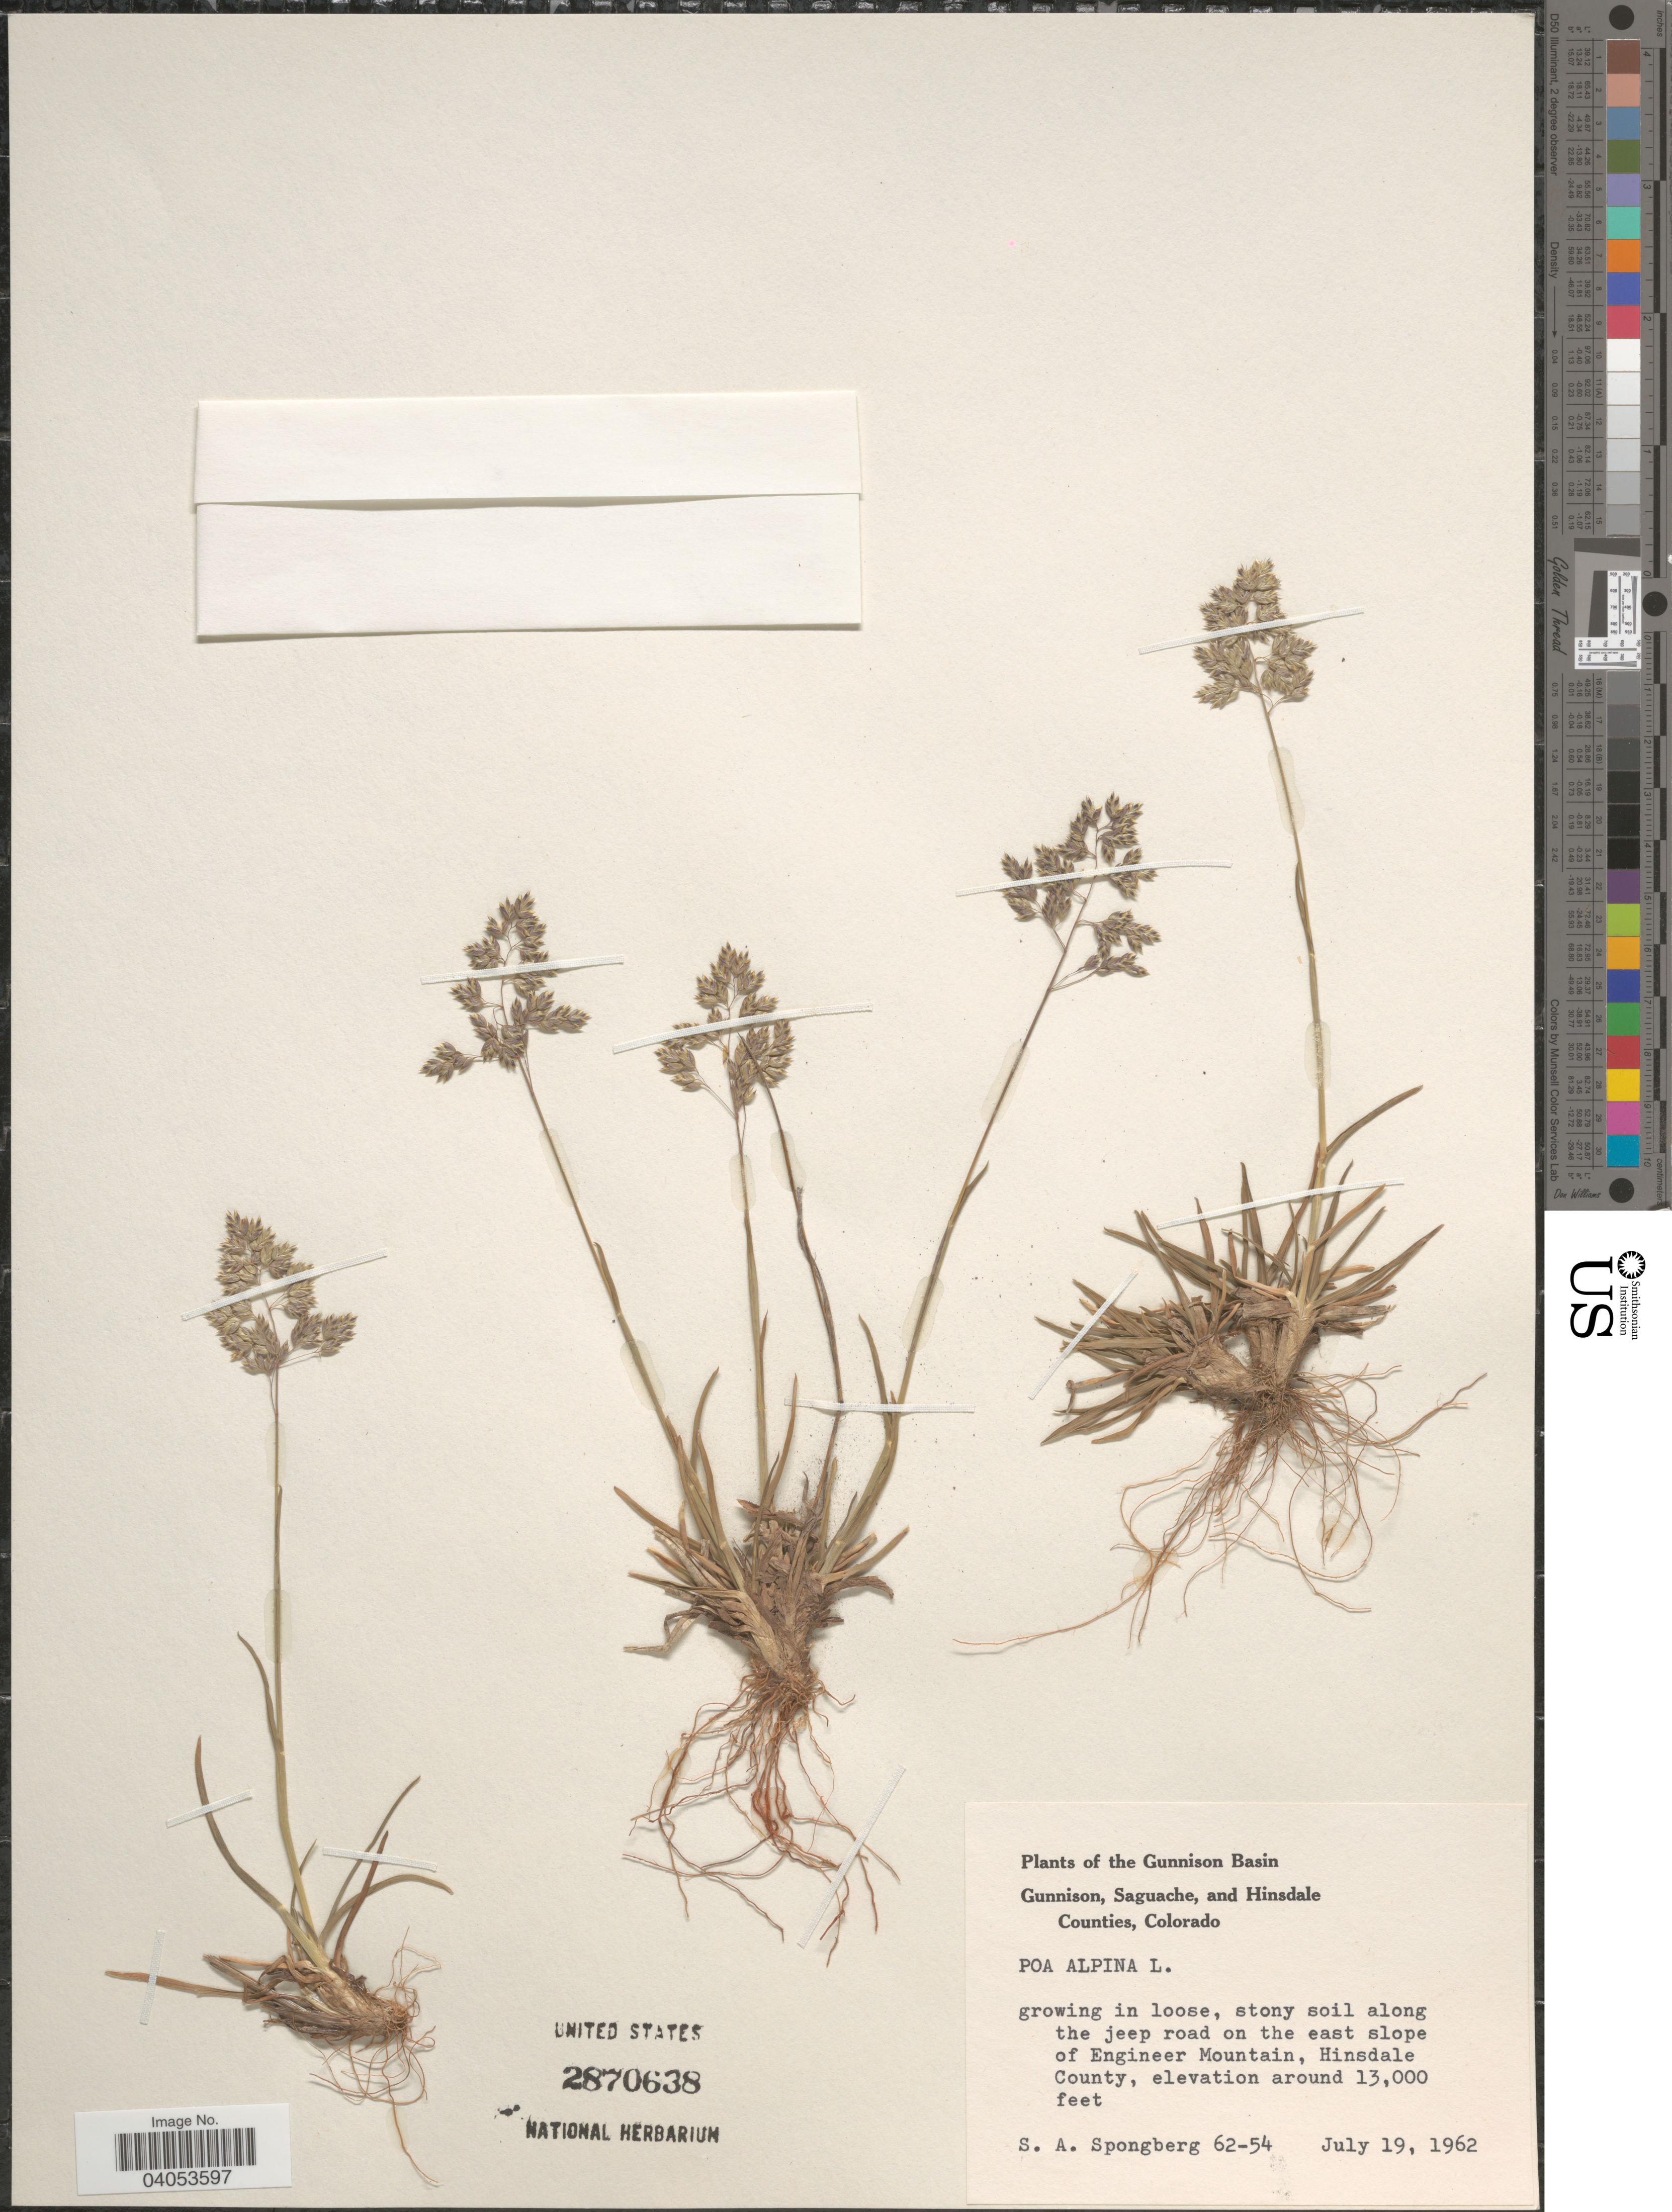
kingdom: Plantae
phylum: Tracheophyta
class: Liliopsida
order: Poales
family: Poaceae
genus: Poa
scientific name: Poa alpina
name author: L.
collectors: S. A.Spongberg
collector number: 62-54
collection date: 1962-07-19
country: United States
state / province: Colorado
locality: The Gunnison Basin. Along the jeep road on the east slope of Engineer Mountain, Hinsdale County.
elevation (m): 3962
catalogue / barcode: US 2870638